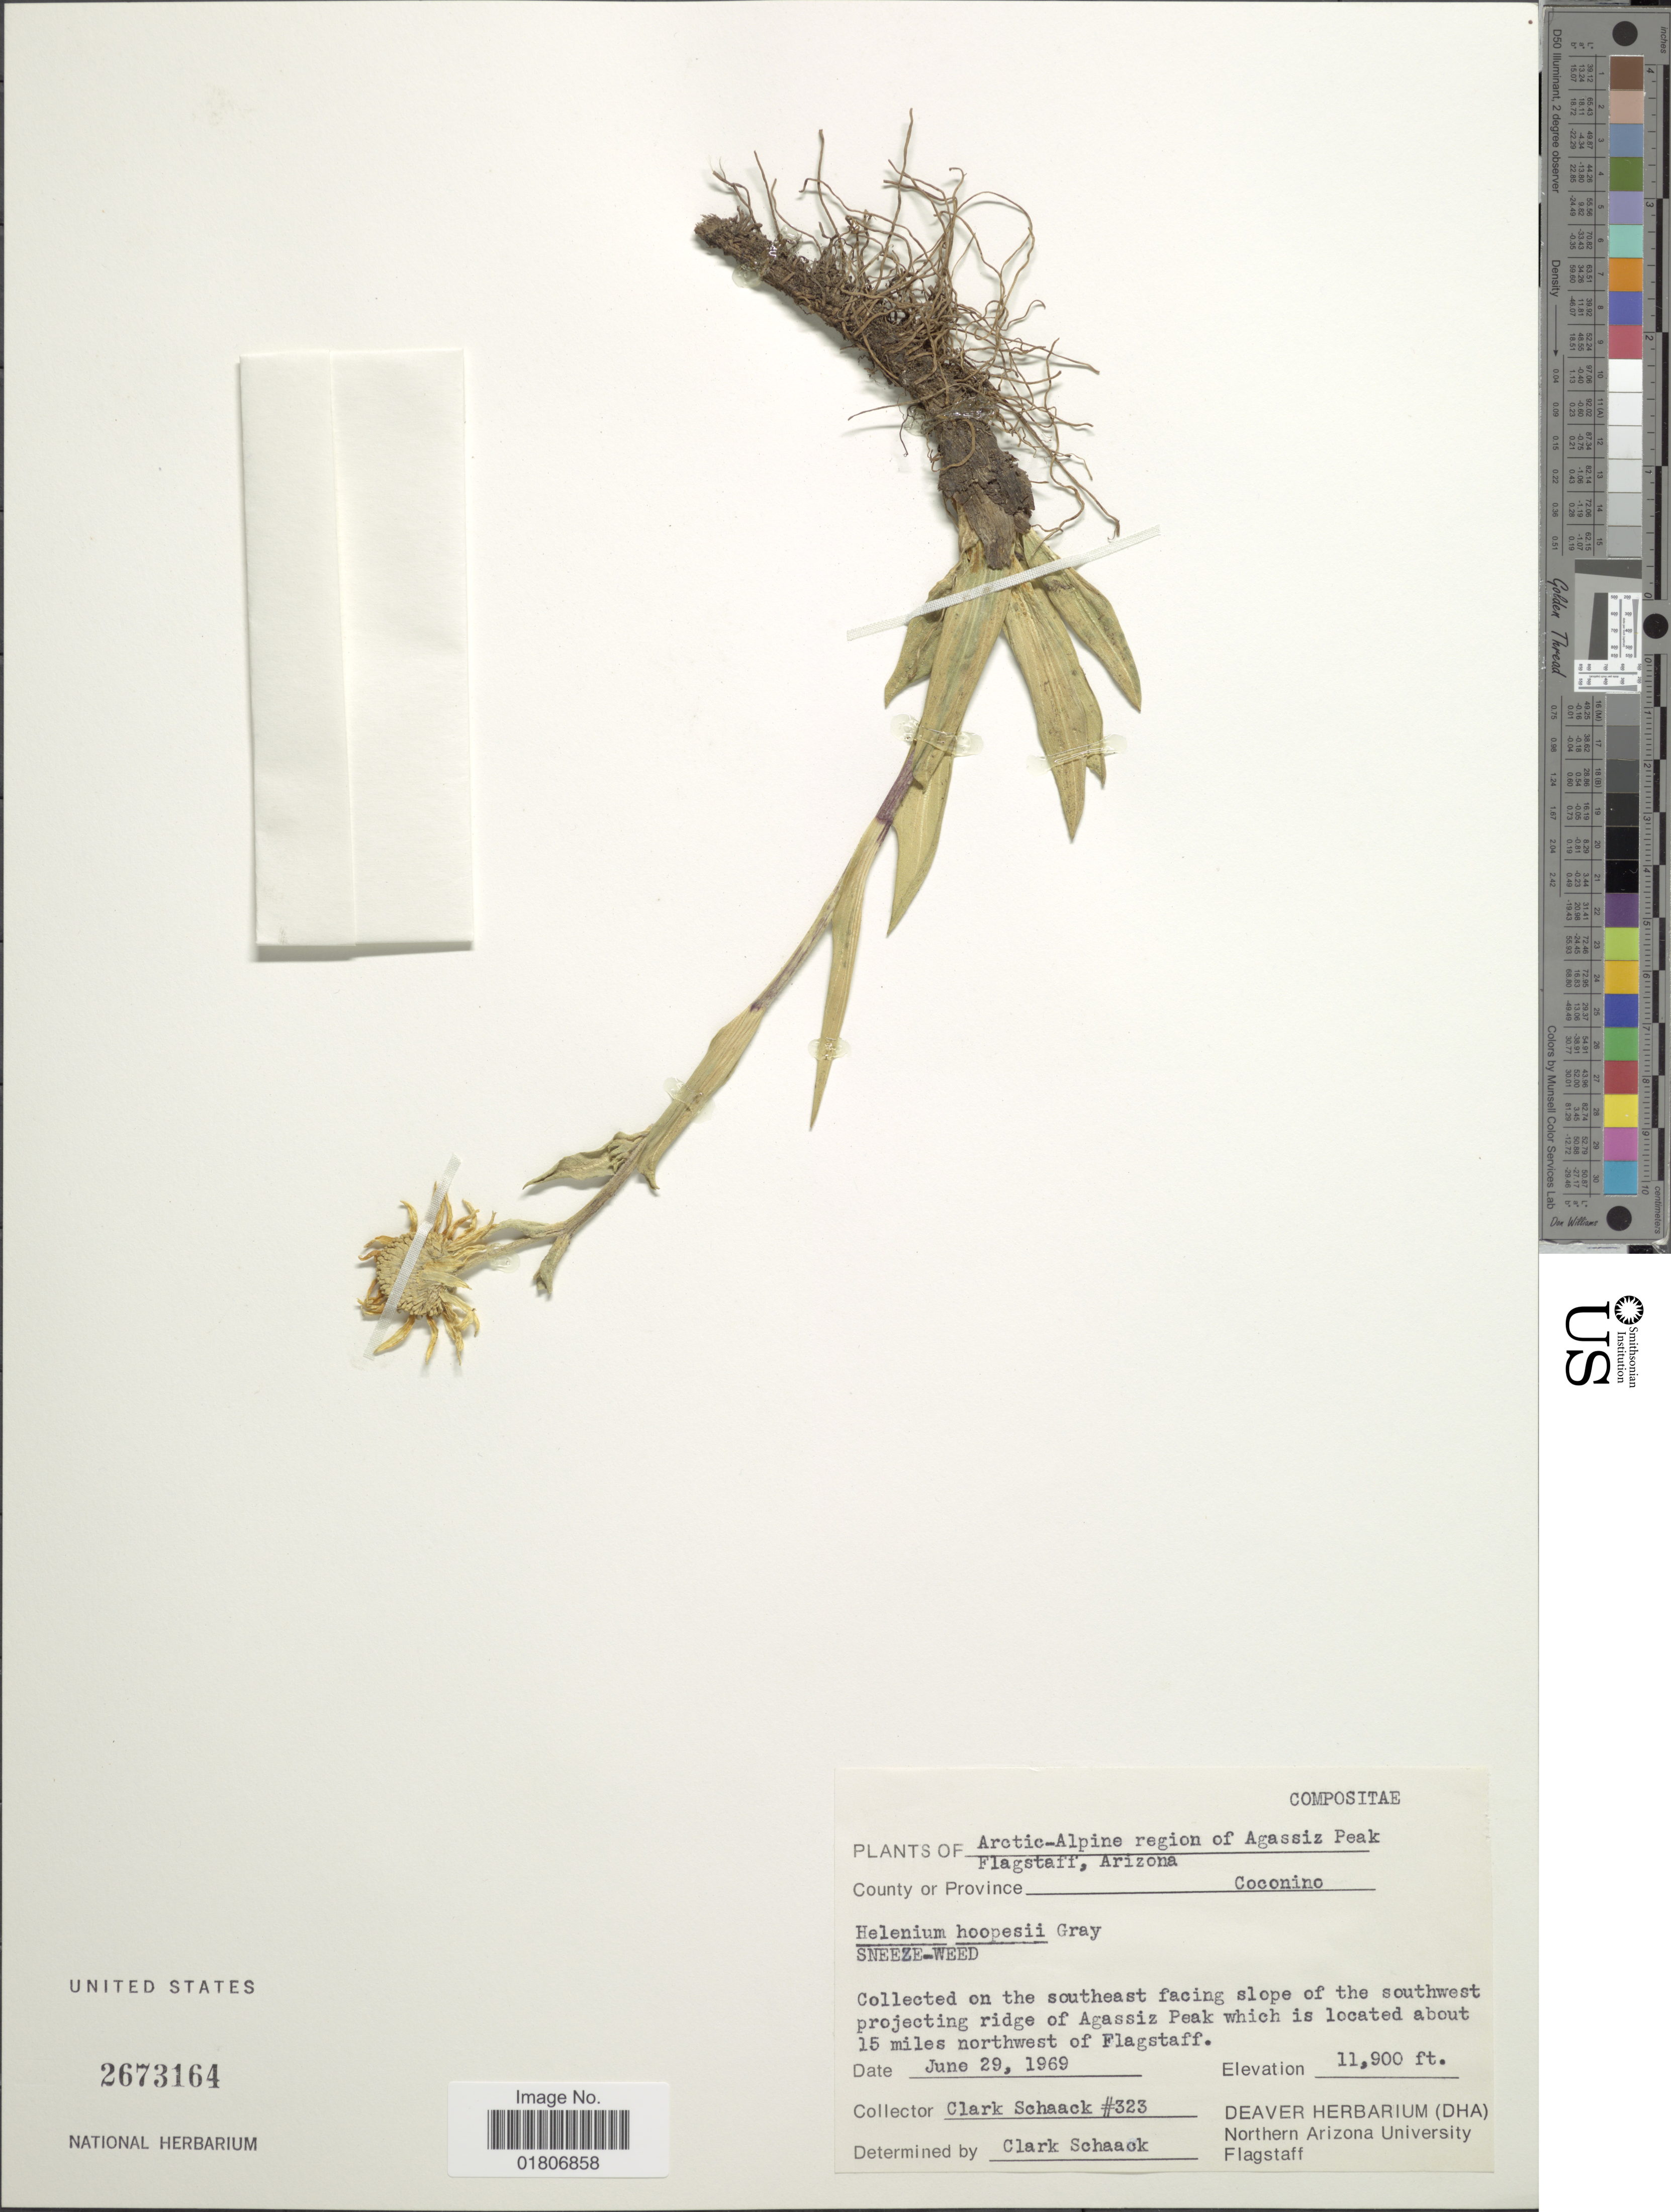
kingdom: Plantae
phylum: Tracheophyta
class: Magnoliopsida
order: Asterales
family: Asteraceae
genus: Dugaldia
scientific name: Dugaldia hoopesii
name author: (A. Gray) Rydb.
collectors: C. G. Schaack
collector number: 323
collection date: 1969-06-29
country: United States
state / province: Arizona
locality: Arctic-Alpine region of Agassiz Peak. Flagstaff. County or Province Coconino. southeast facing slope of the southwest projecting ridge of Agassiz Peak which is located about 15 miles northwest of Flagstaff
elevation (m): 3627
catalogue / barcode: US 2673164